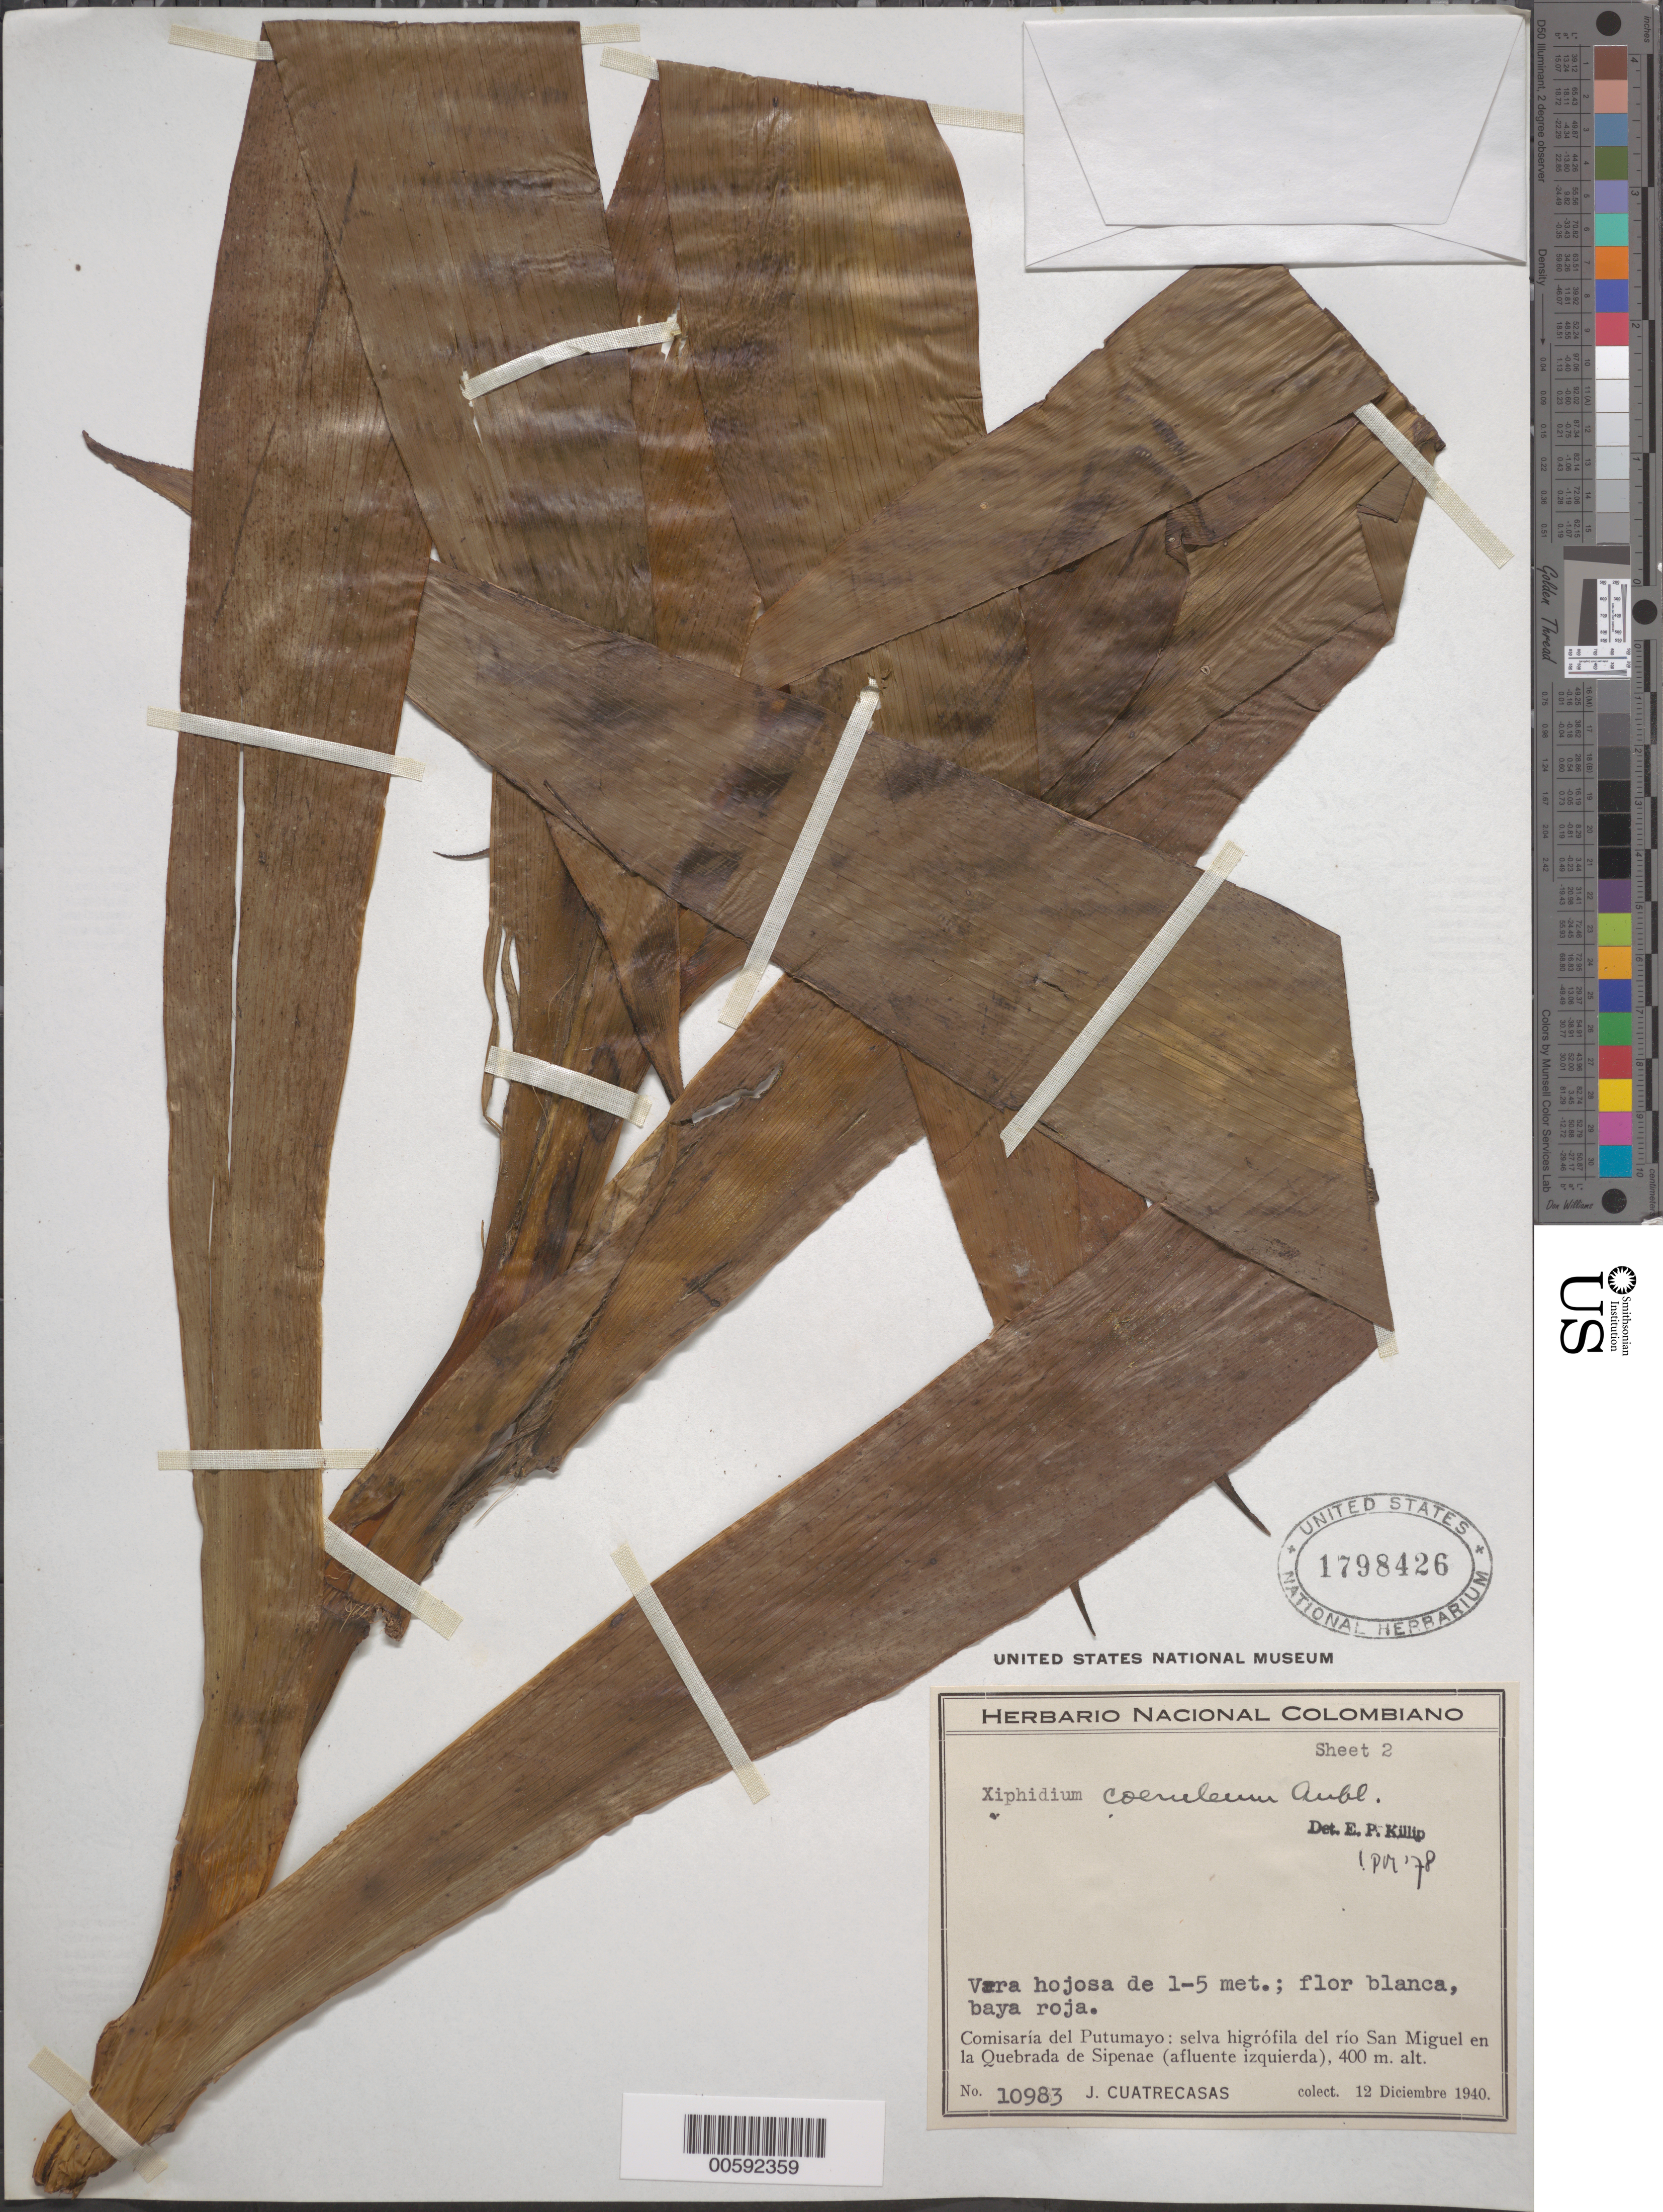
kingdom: Plantae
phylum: Tracheophyta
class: Liliopsida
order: Commelinales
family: Haemodoraceae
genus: Xiphidium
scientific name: Xiphidium caeruleum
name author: Aubl.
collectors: J. Cuatrecasas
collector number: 10983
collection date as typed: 12 Dec 1940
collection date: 1940-12-12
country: Colombia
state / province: Putumayo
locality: Rio Sal Miguel and Quebrada de Sipenae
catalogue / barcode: US 1798426